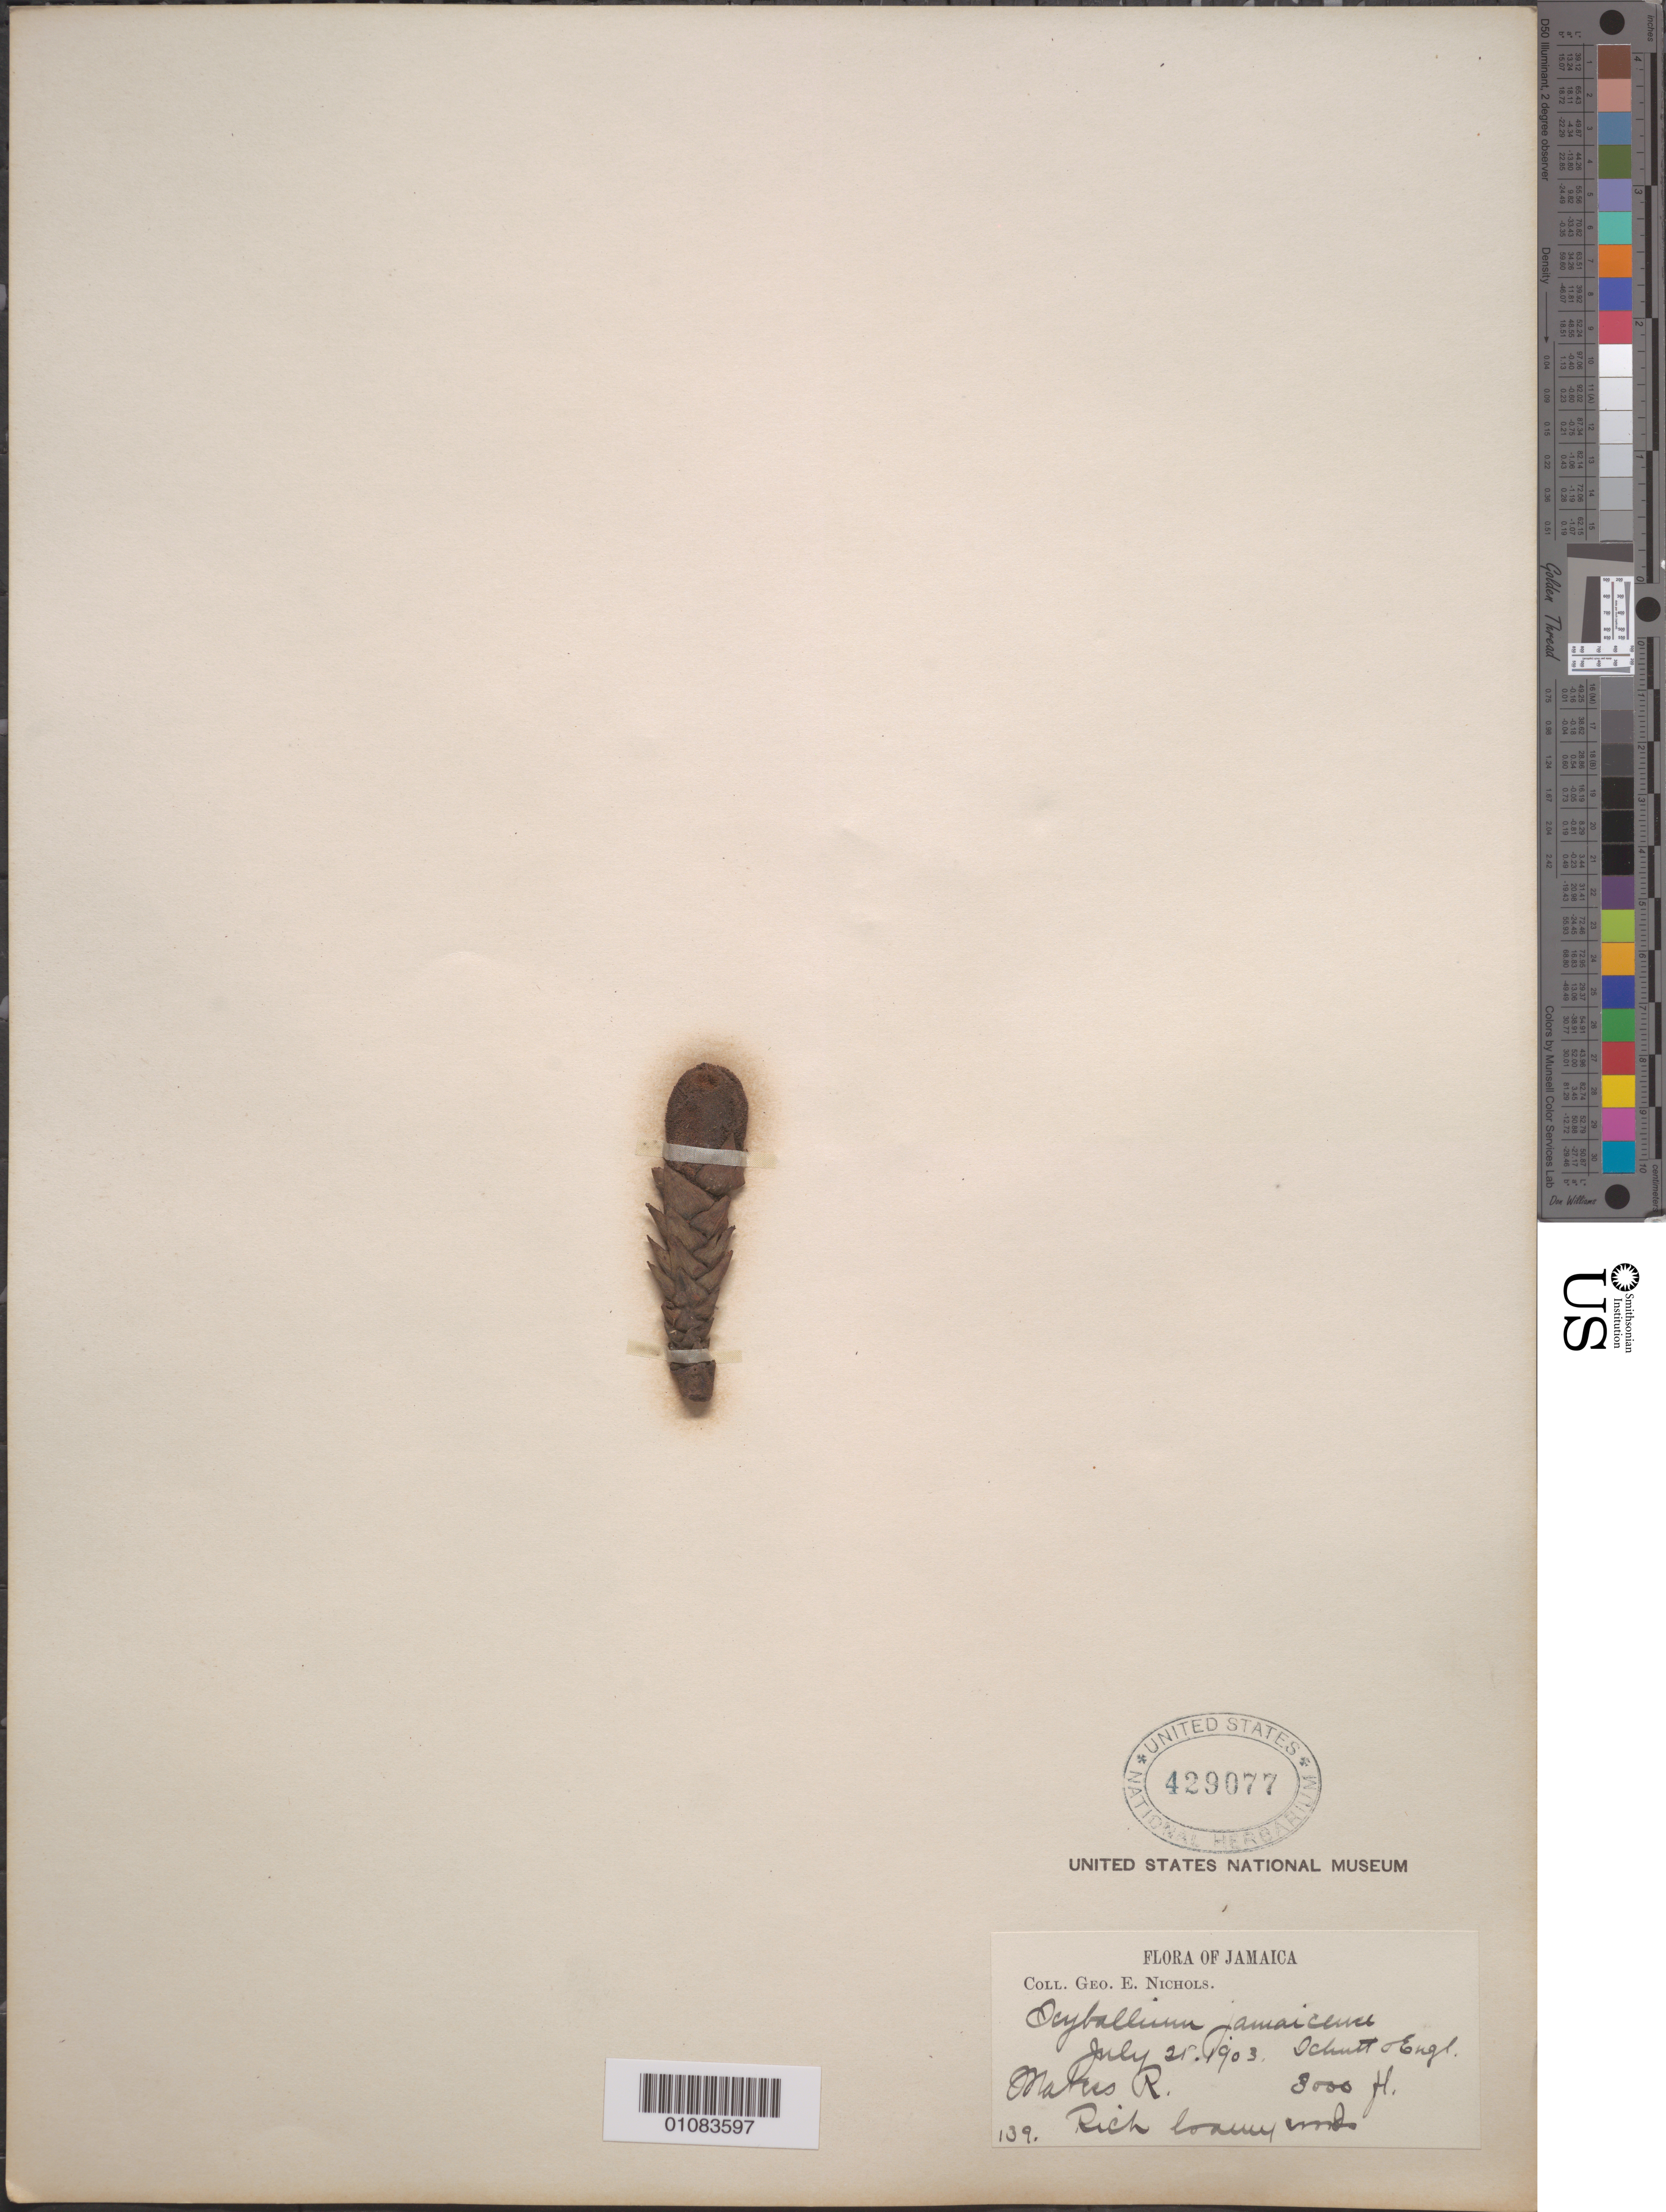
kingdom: Plantae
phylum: Tracheophyta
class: Magnoliopsida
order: Santalales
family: Balanophoraceae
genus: Scybalium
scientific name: Scybalium jamaicense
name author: (Sw.) Schott & Endl.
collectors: G. E. Nichols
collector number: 139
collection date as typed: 21 Jul 1903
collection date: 1903-07-21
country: Jamaica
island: Jamaica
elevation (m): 914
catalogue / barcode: US 429077